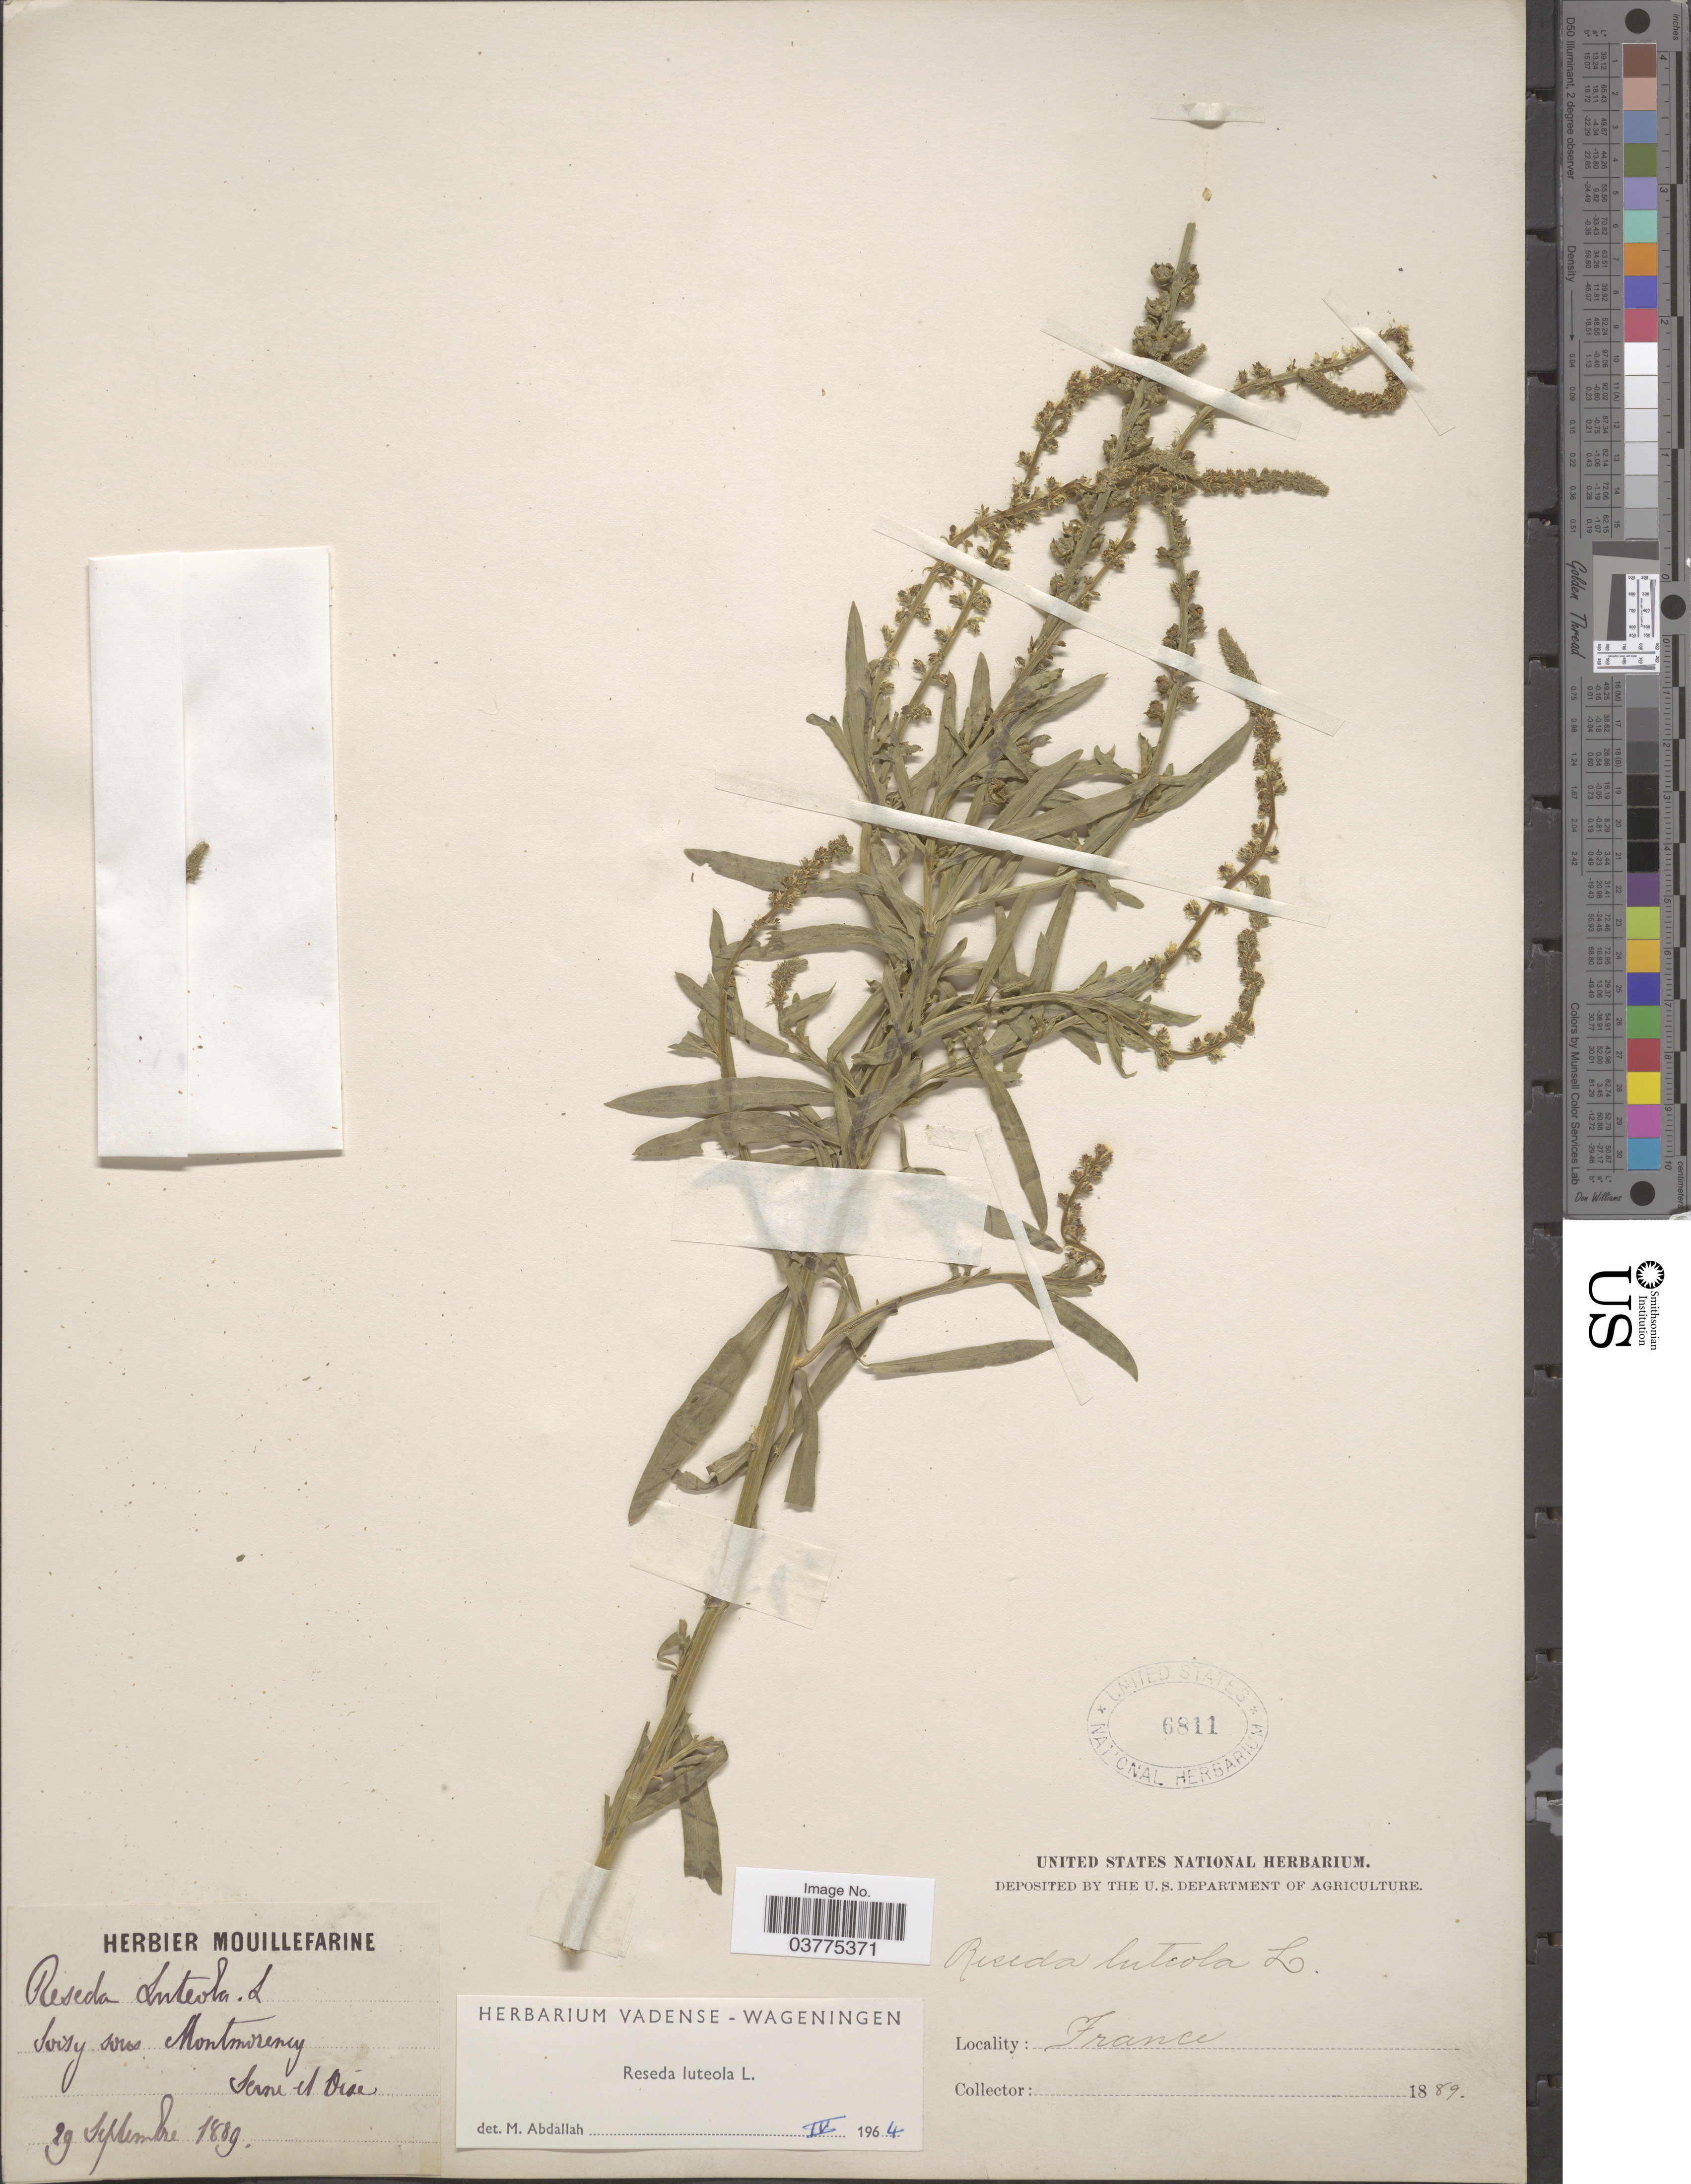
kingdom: Plantae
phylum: Tracheophyta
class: Magnoliopsida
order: Brassicales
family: Resedaceae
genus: Reseda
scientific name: Reseda luteola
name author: L.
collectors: ex herb. Mouillefarine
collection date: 1889-09-29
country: France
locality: Loisy siroo Montmorency Seine et Oise.*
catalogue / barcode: US 6811